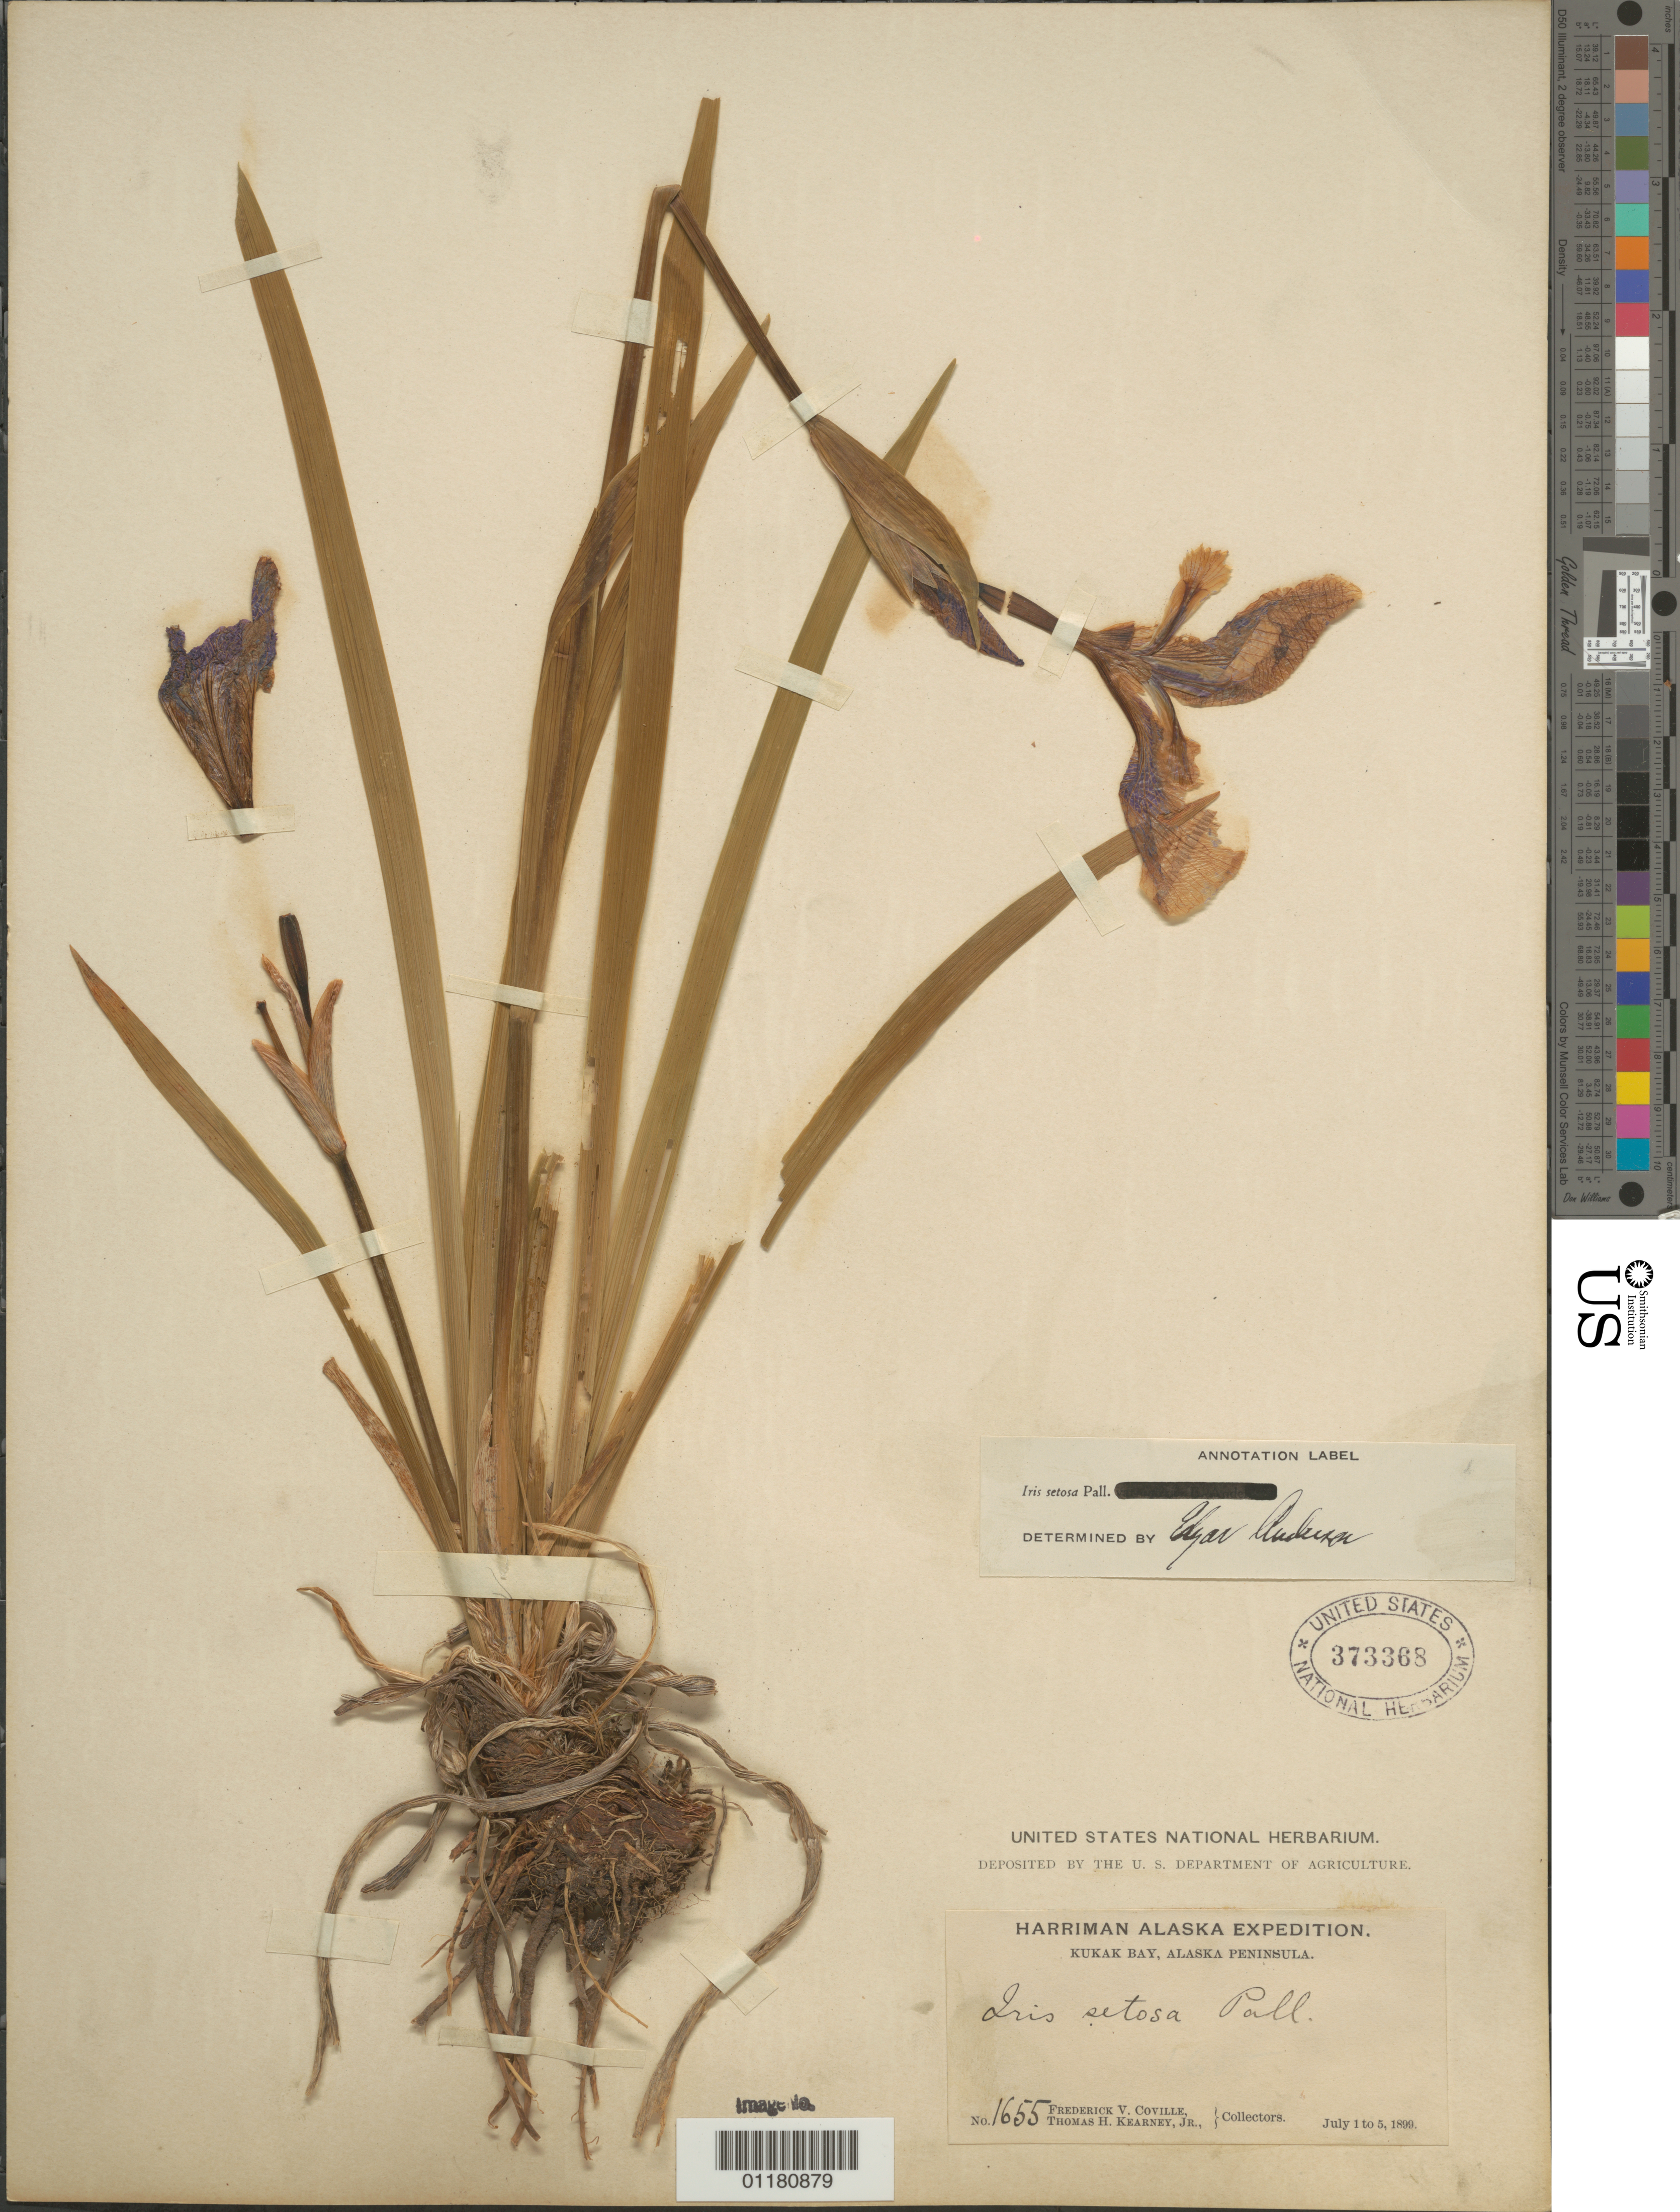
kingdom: Plantae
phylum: Tracheophyta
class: Liliopsida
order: Asparagales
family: Iridaceae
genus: Iris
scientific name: Iris setosa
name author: Pall. ex Link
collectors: F. V. Coville & T. H. Kearney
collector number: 1655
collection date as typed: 01 Jul 1899 to 05 Jul 1899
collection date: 1899-07-01/1899-07-05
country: United States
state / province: Alaska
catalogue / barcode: US 373368